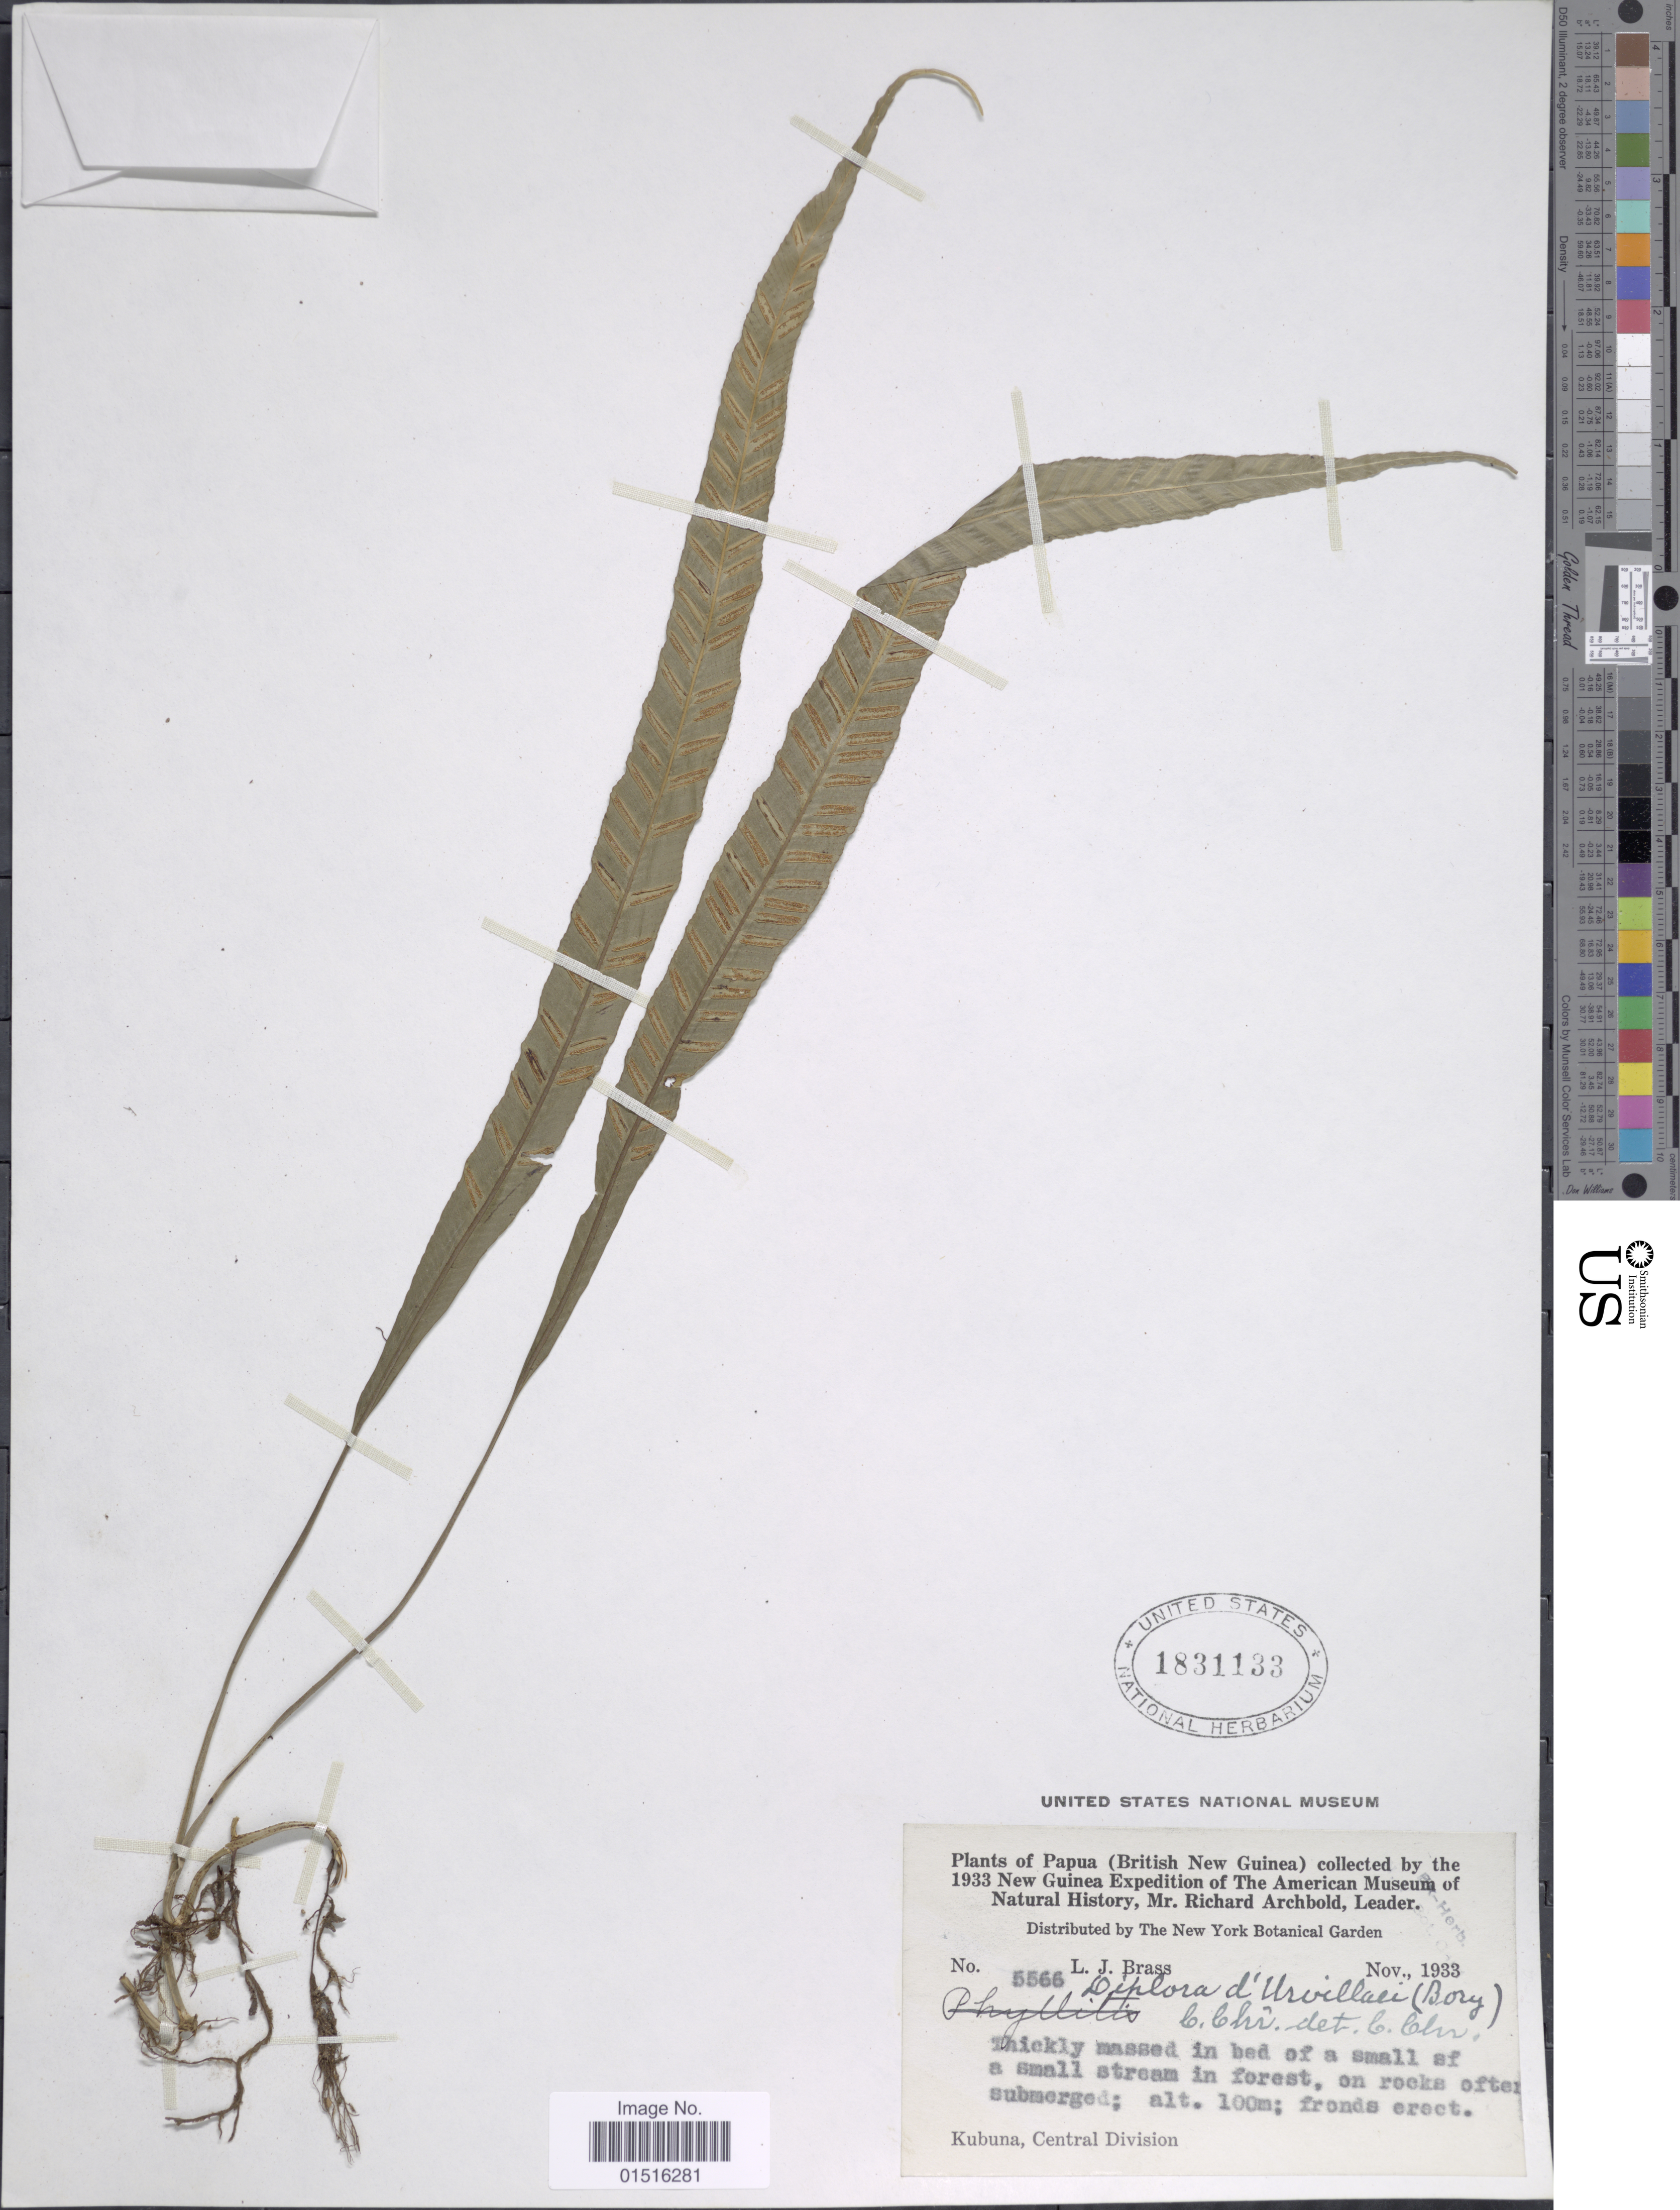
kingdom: Plantae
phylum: Tracheophyta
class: Polypodiopsida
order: Polypodiales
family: Aspleniaceae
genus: Asplenium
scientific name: Asplenium d'urvillei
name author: (Bory) C. Chr.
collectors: L. J. Brass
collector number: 5566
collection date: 1933-11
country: Indonesia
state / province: Papua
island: New Guinea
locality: Papua (British New Guinea. Kubuna Central Division.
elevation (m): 100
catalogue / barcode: US 1831133